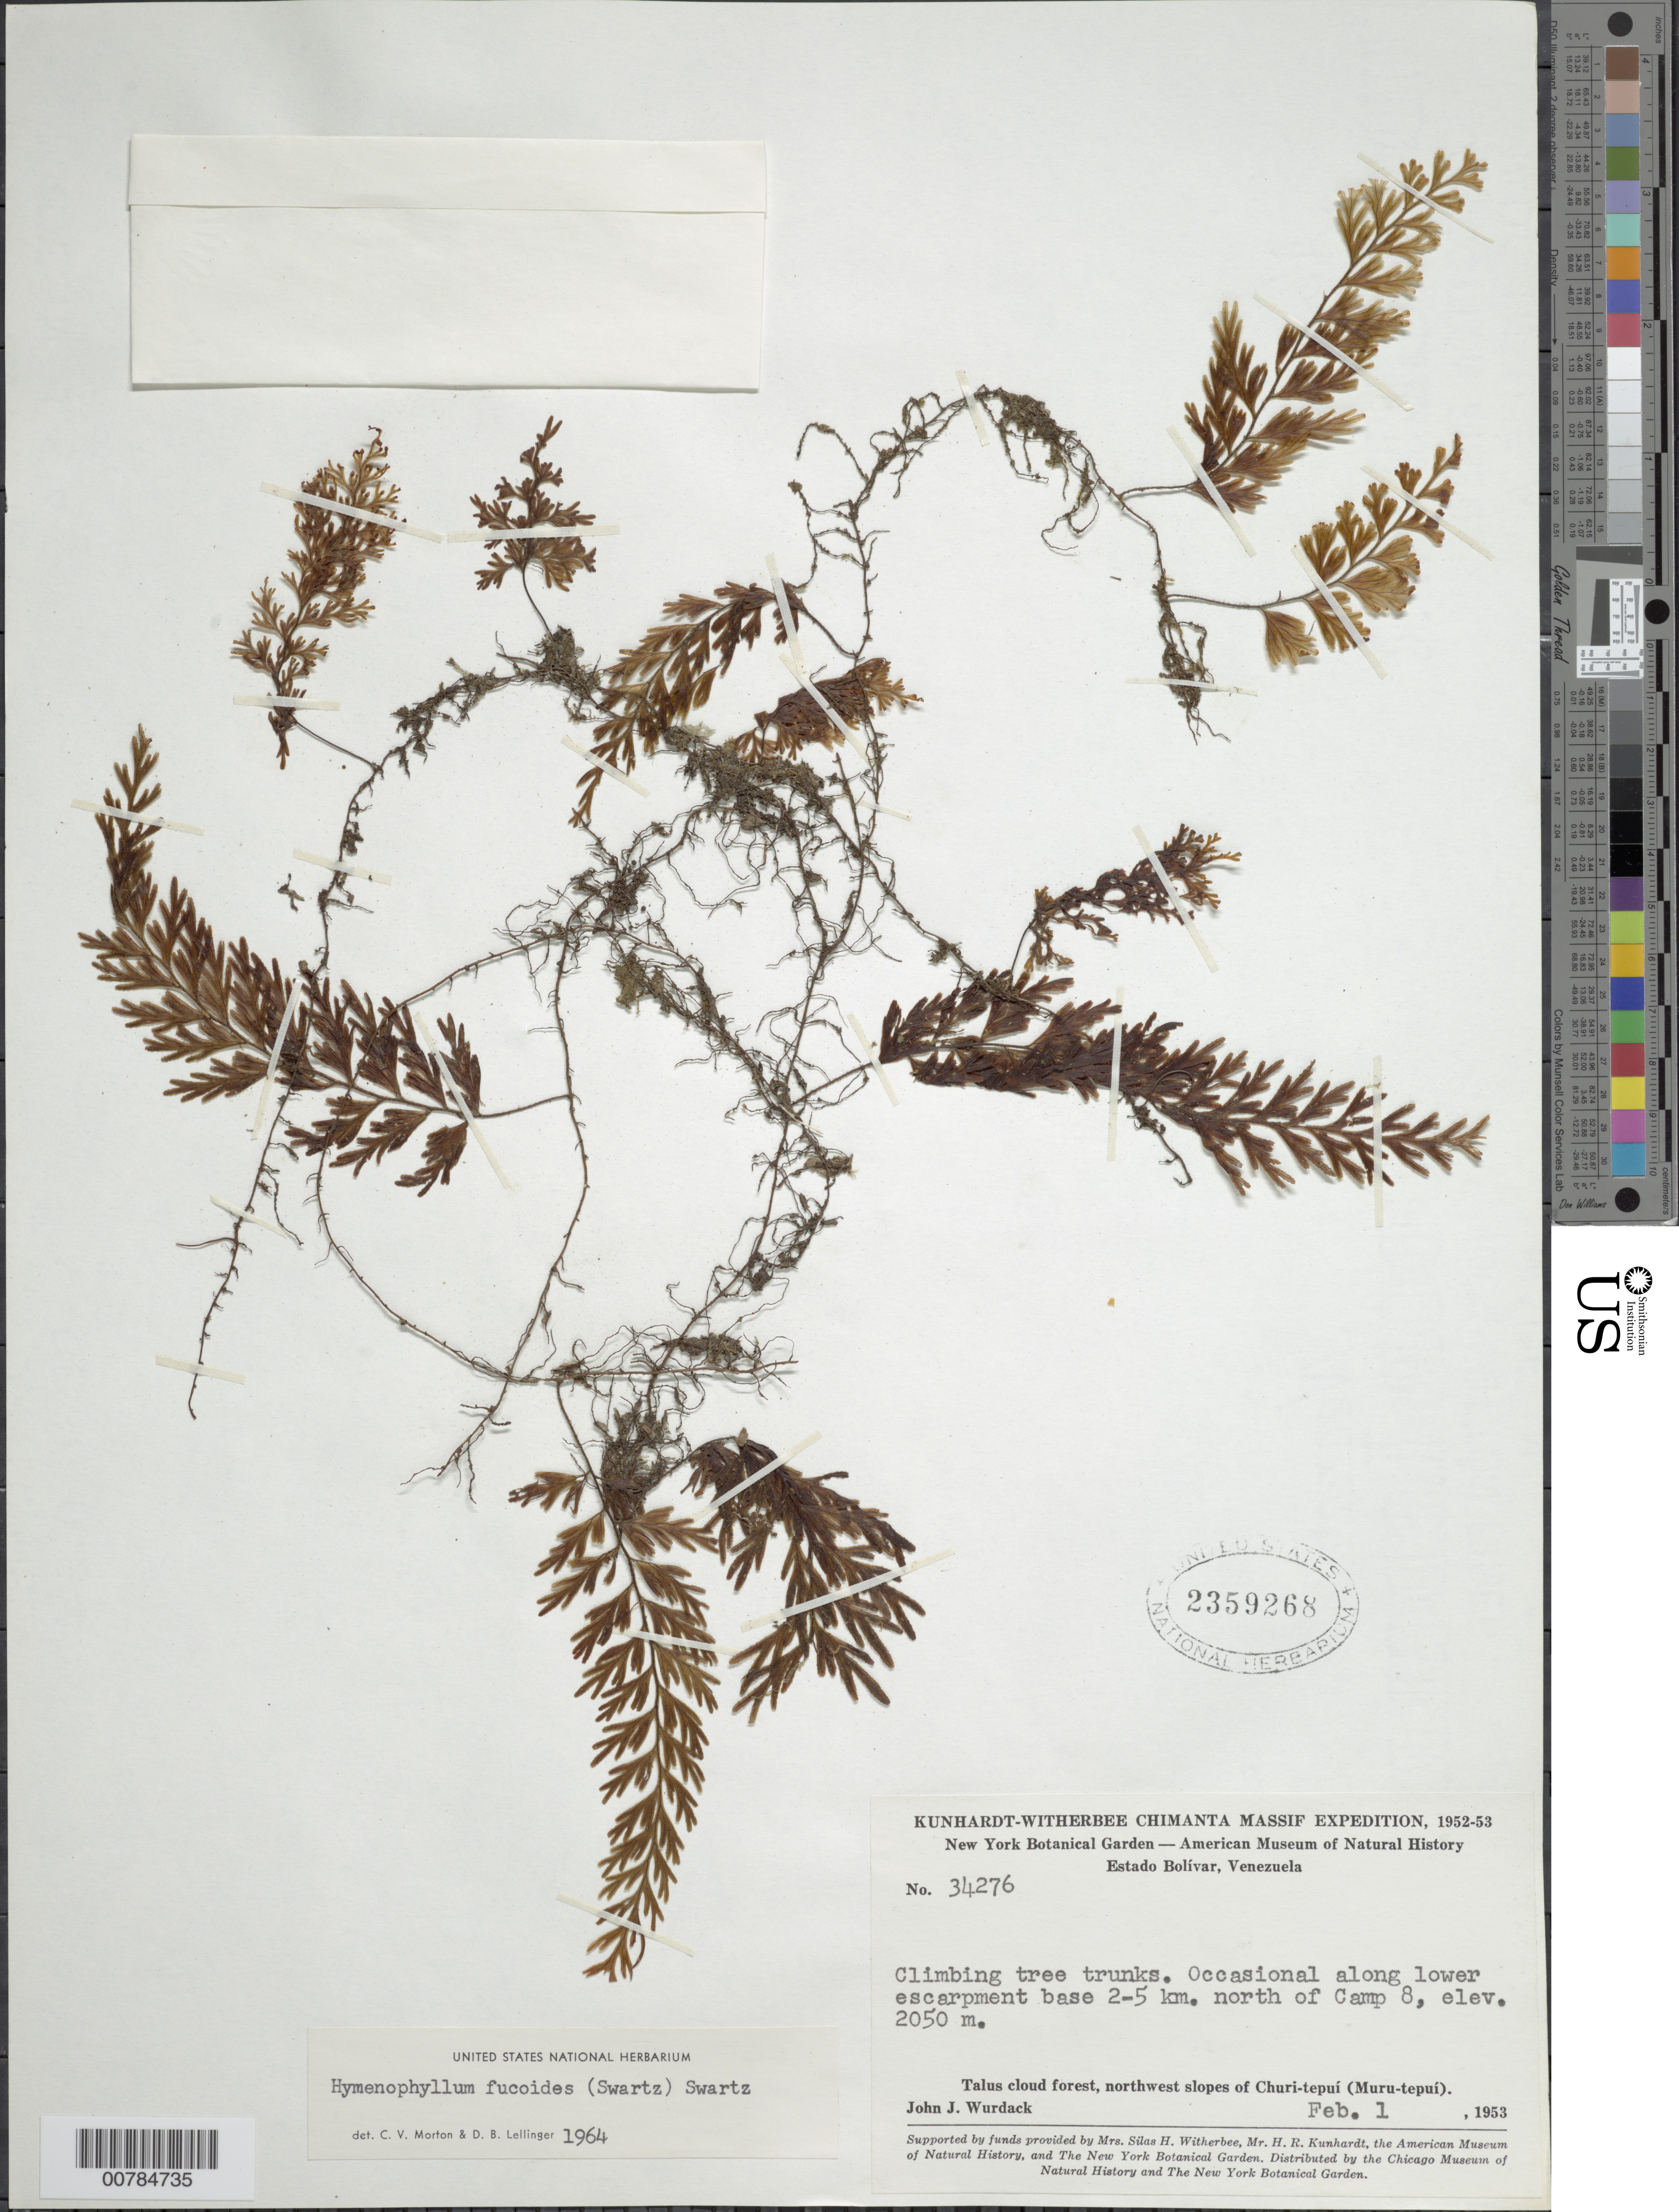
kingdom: Plantae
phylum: Tracheophyta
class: Polypodiopsida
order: Hymenophyllales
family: Hymenophyllaceae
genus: Hymenophyllum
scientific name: Hymenophyllum fucoides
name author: (Sw.) Sw.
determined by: Morton, C. V.; Lellinger, D. B.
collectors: J. J. Wurdack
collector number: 34276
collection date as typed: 1-Feb-53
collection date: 1953-02-01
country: Venezuela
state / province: Bolívar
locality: Churi-tepuí (Muru-tepuí), 2-5 km N of Camp 8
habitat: Lower escarpment base, talus cloud forest, NW slopes; climbing tree trunks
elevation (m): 2050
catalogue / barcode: US 2359268